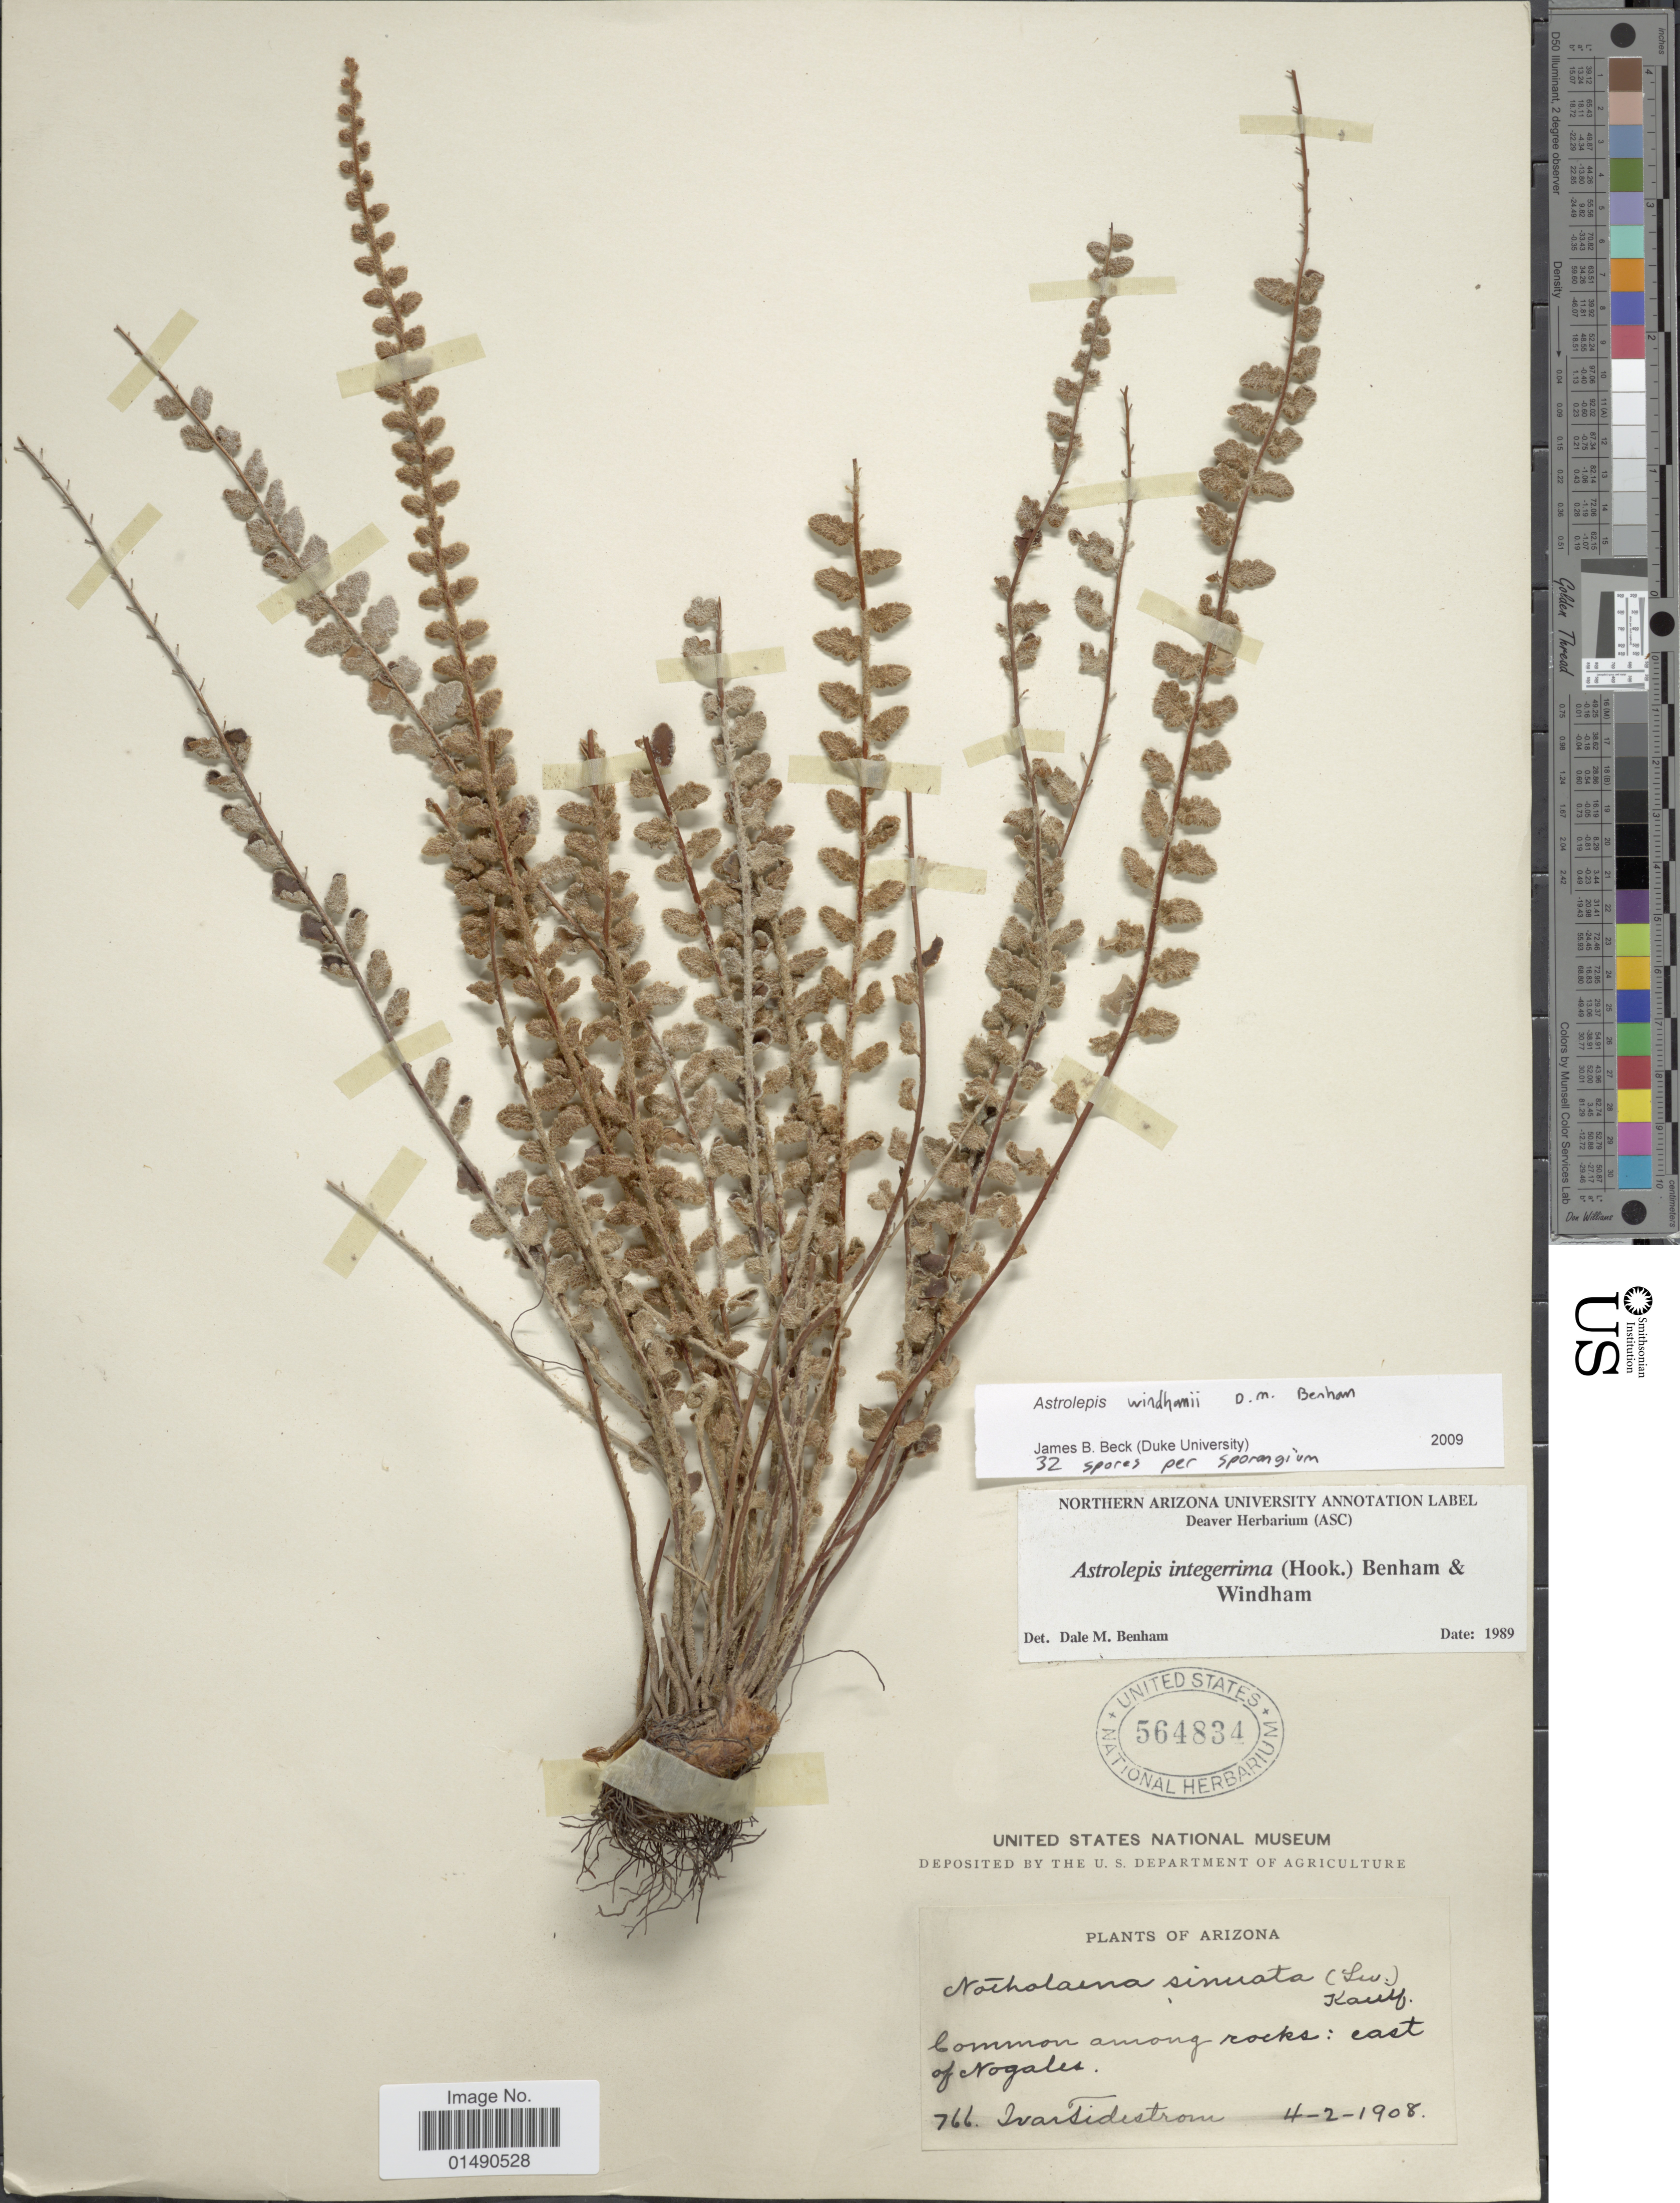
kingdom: Plantae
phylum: Tracheophyta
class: Polypodiopsida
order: Polypodiales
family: Pteridaceae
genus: Astrolepis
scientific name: Astrolepis windhamii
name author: D.M. Benham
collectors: I. F. Tidestrom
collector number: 766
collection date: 1908-04-02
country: United States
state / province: Arizona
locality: Common among rocks: east of Nogales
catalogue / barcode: US 564834